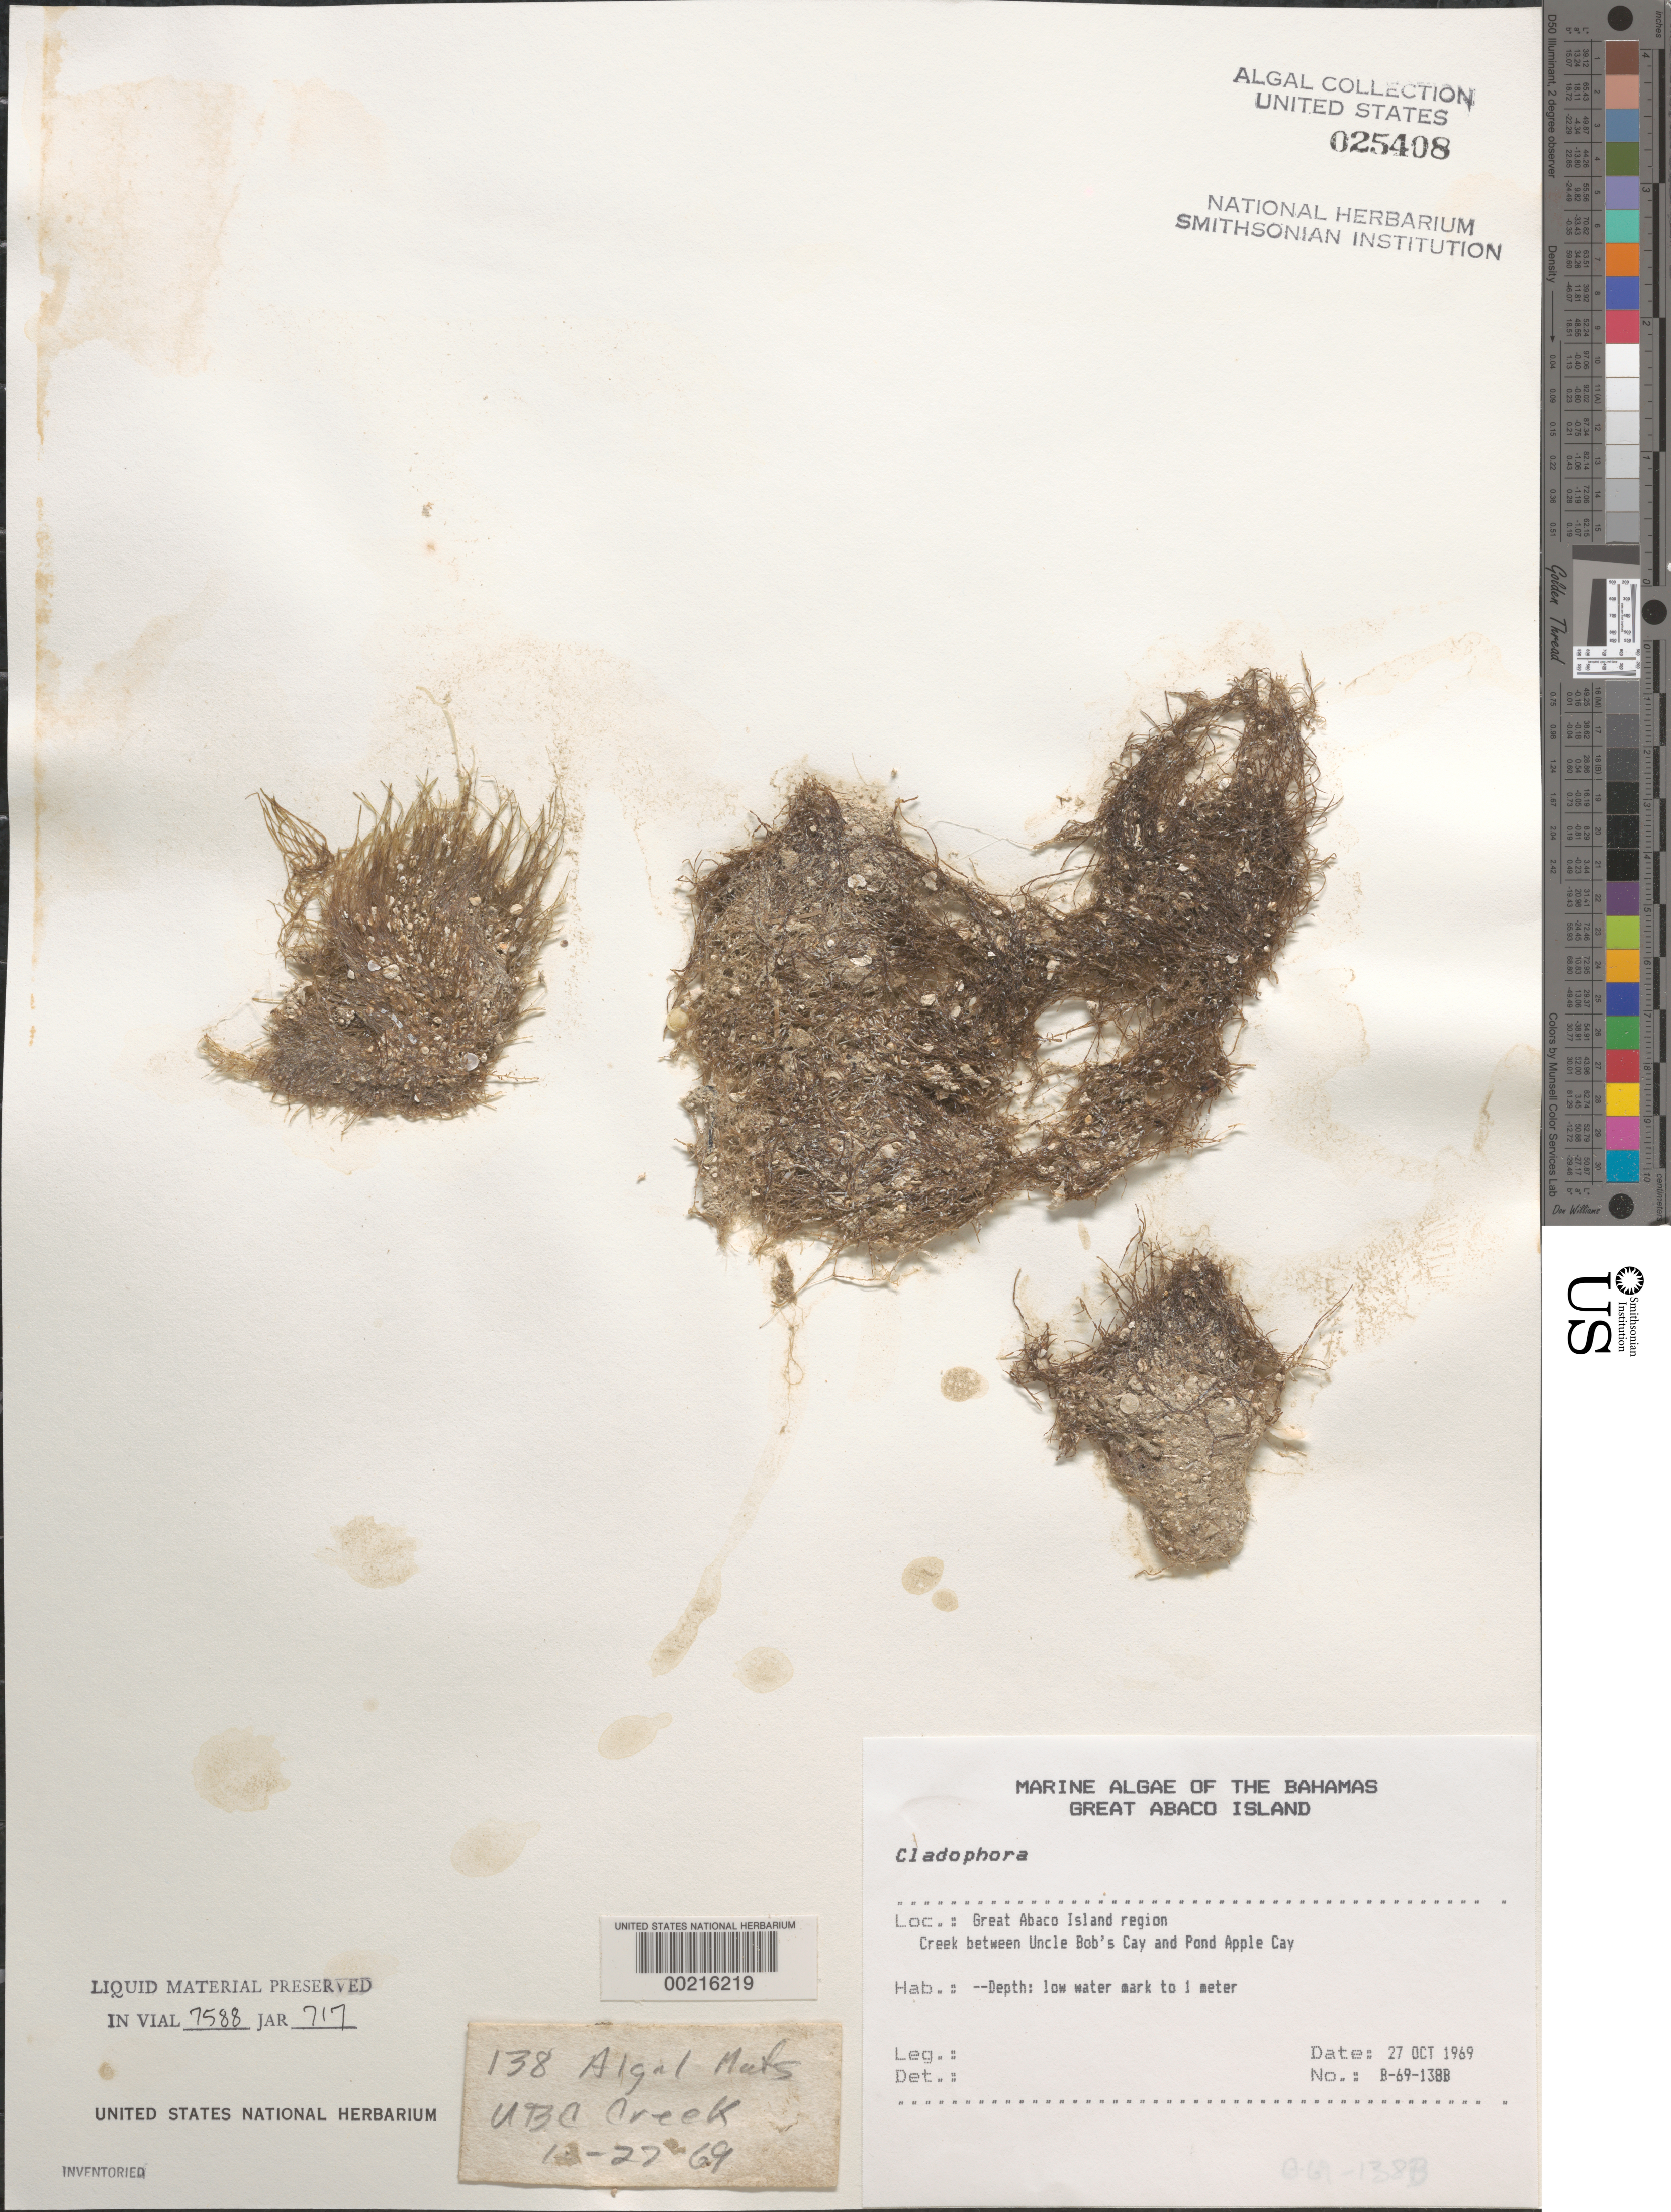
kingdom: Plantae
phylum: Chlorophyta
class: Ulvophyceae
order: Cladophorales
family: Cladophoraceae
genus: Cladophora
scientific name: Cladophora sp.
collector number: B-69-138b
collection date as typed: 27 Oct 1969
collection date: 1969-10-27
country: Bahamas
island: Great Abaco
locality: Between Uncle Bob's Cay and Pond Apple Cay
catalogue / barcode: US 25408